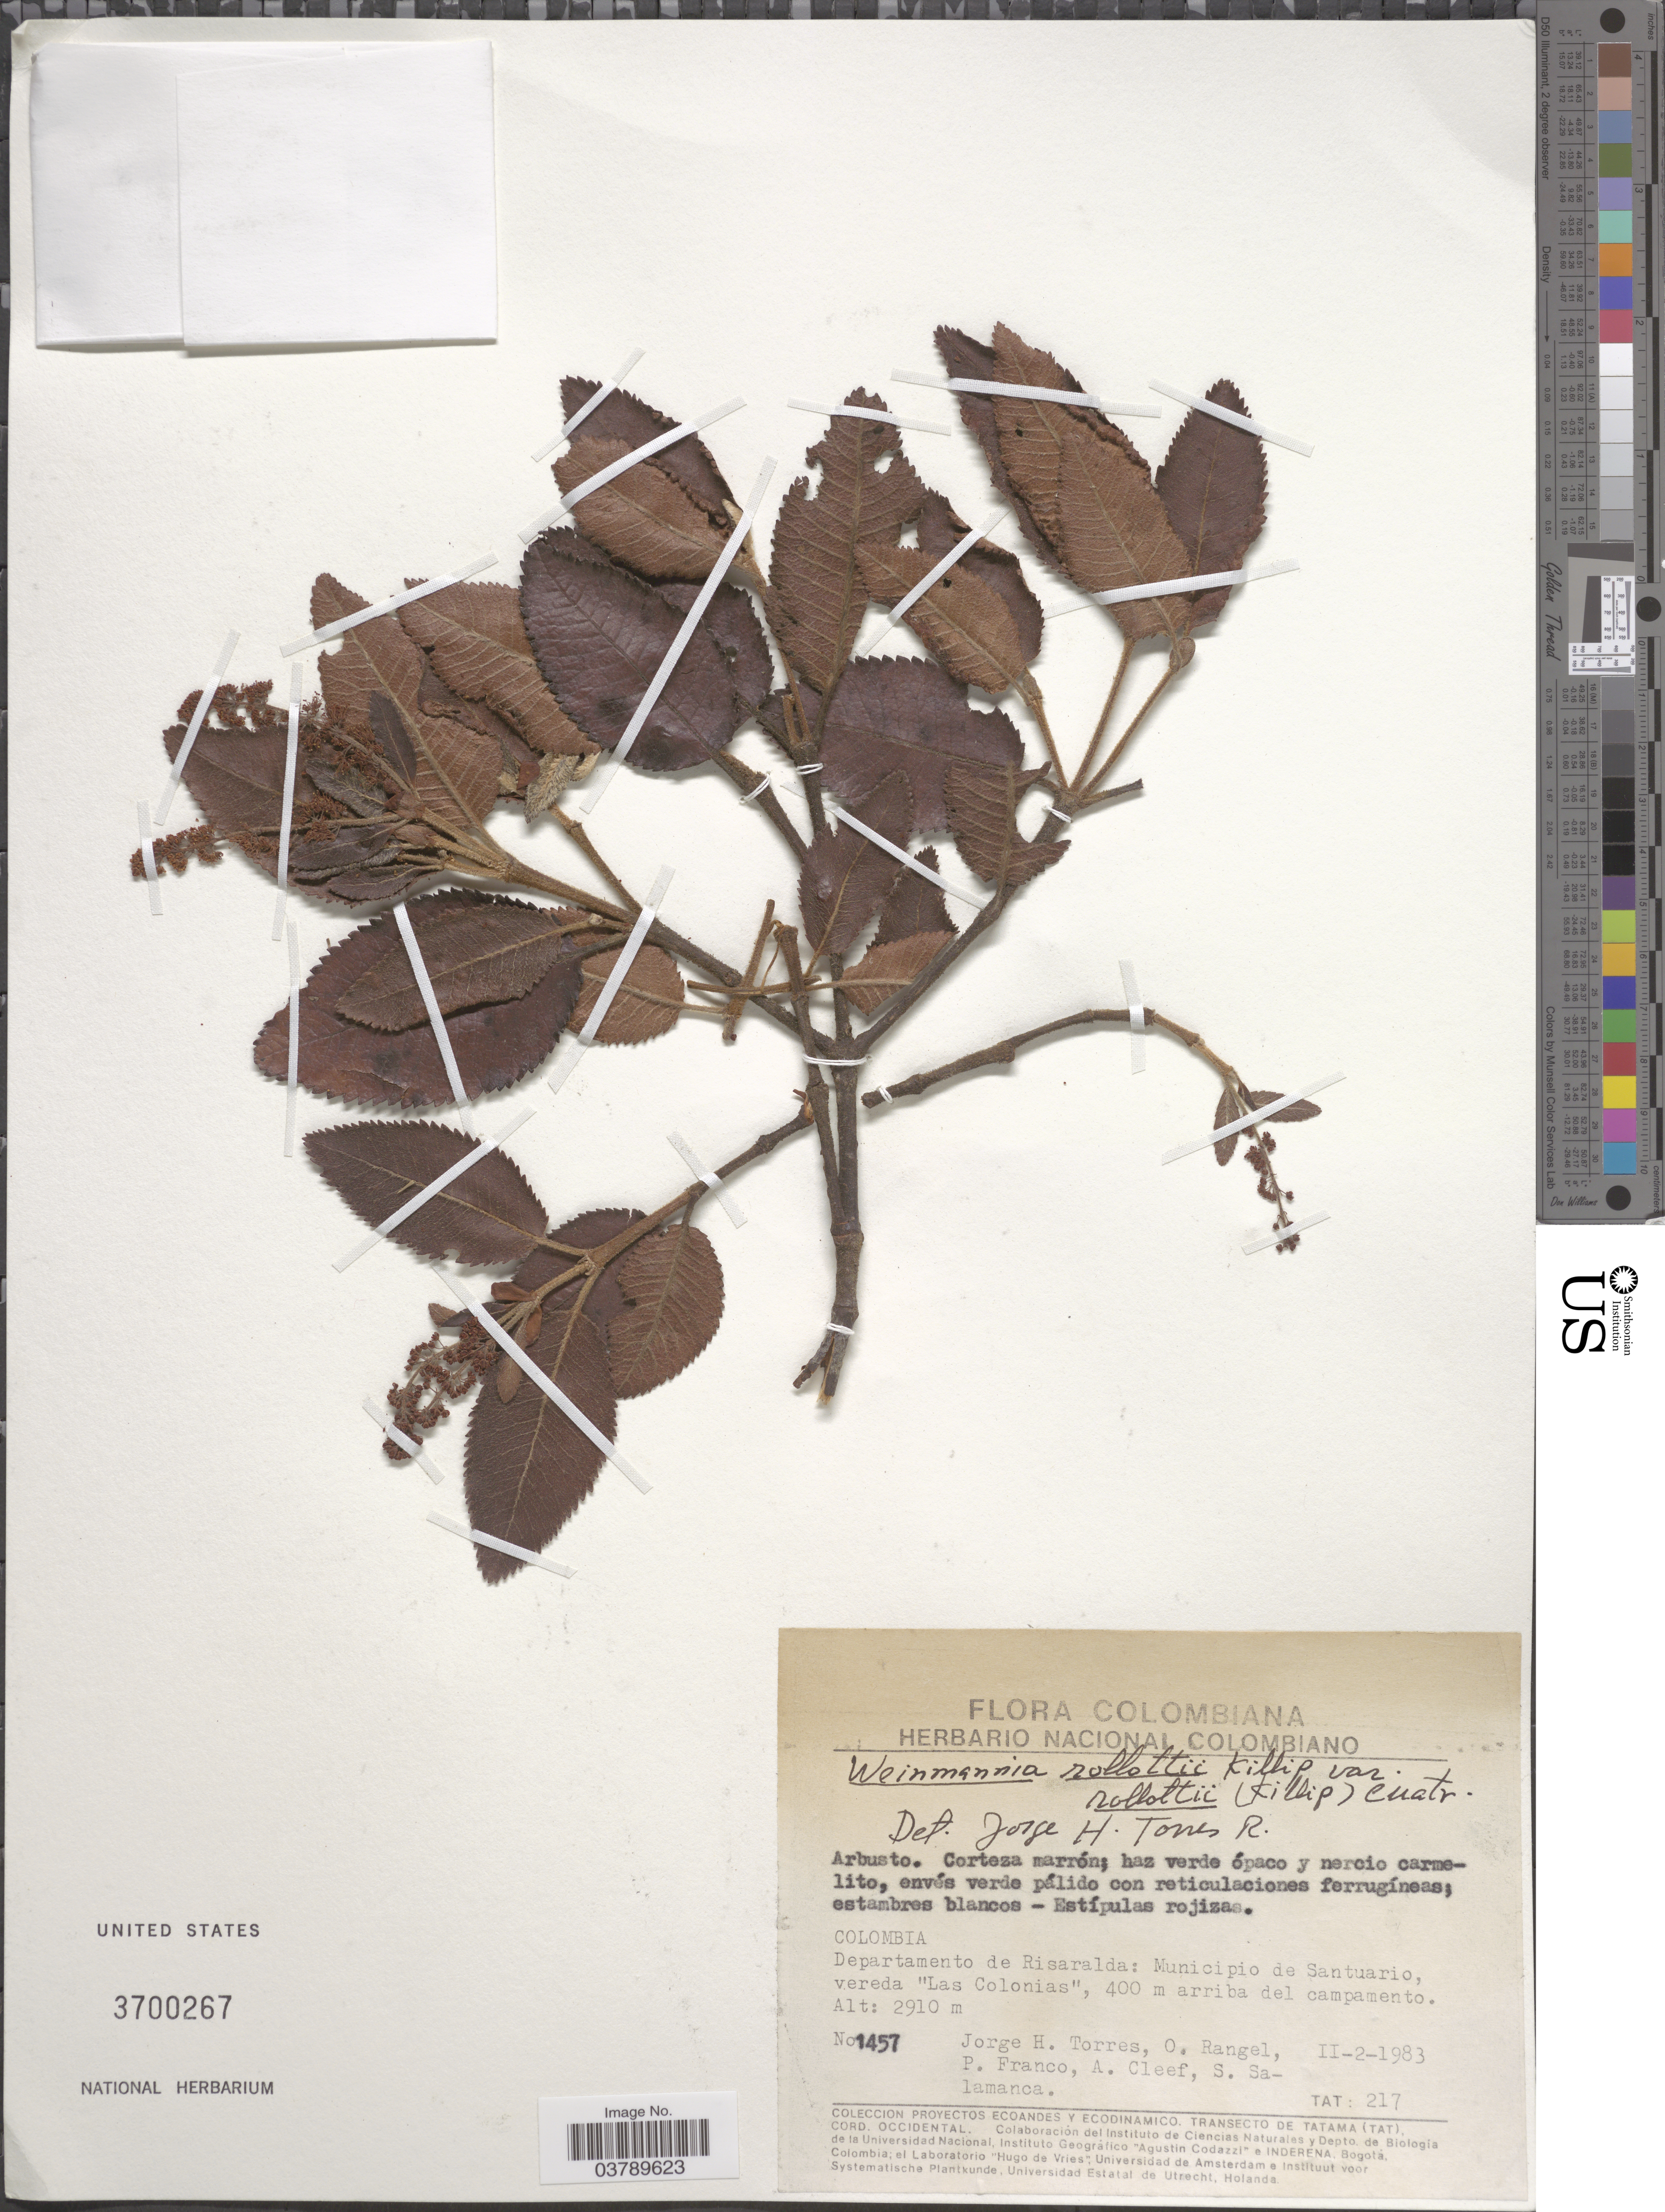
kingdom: Plantae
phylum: Tracheophyta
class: Magnoliopsida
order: Oxalidales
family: Cunoniaceae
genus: Weinmannia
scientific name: Weinmannia rollottii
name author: Killip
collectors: J. H. Torres, O. Rangel, P. Franco, A. M. Cleef & S. Salamanca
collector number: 1457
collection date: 1983-02-02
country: Colombia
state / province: Risaralda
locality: Departamento de Risaralda: Municipio de Santuario, vereda "Las Colonias", 400 m arriba del campamento.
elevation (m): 2910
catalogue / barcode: US 3700267